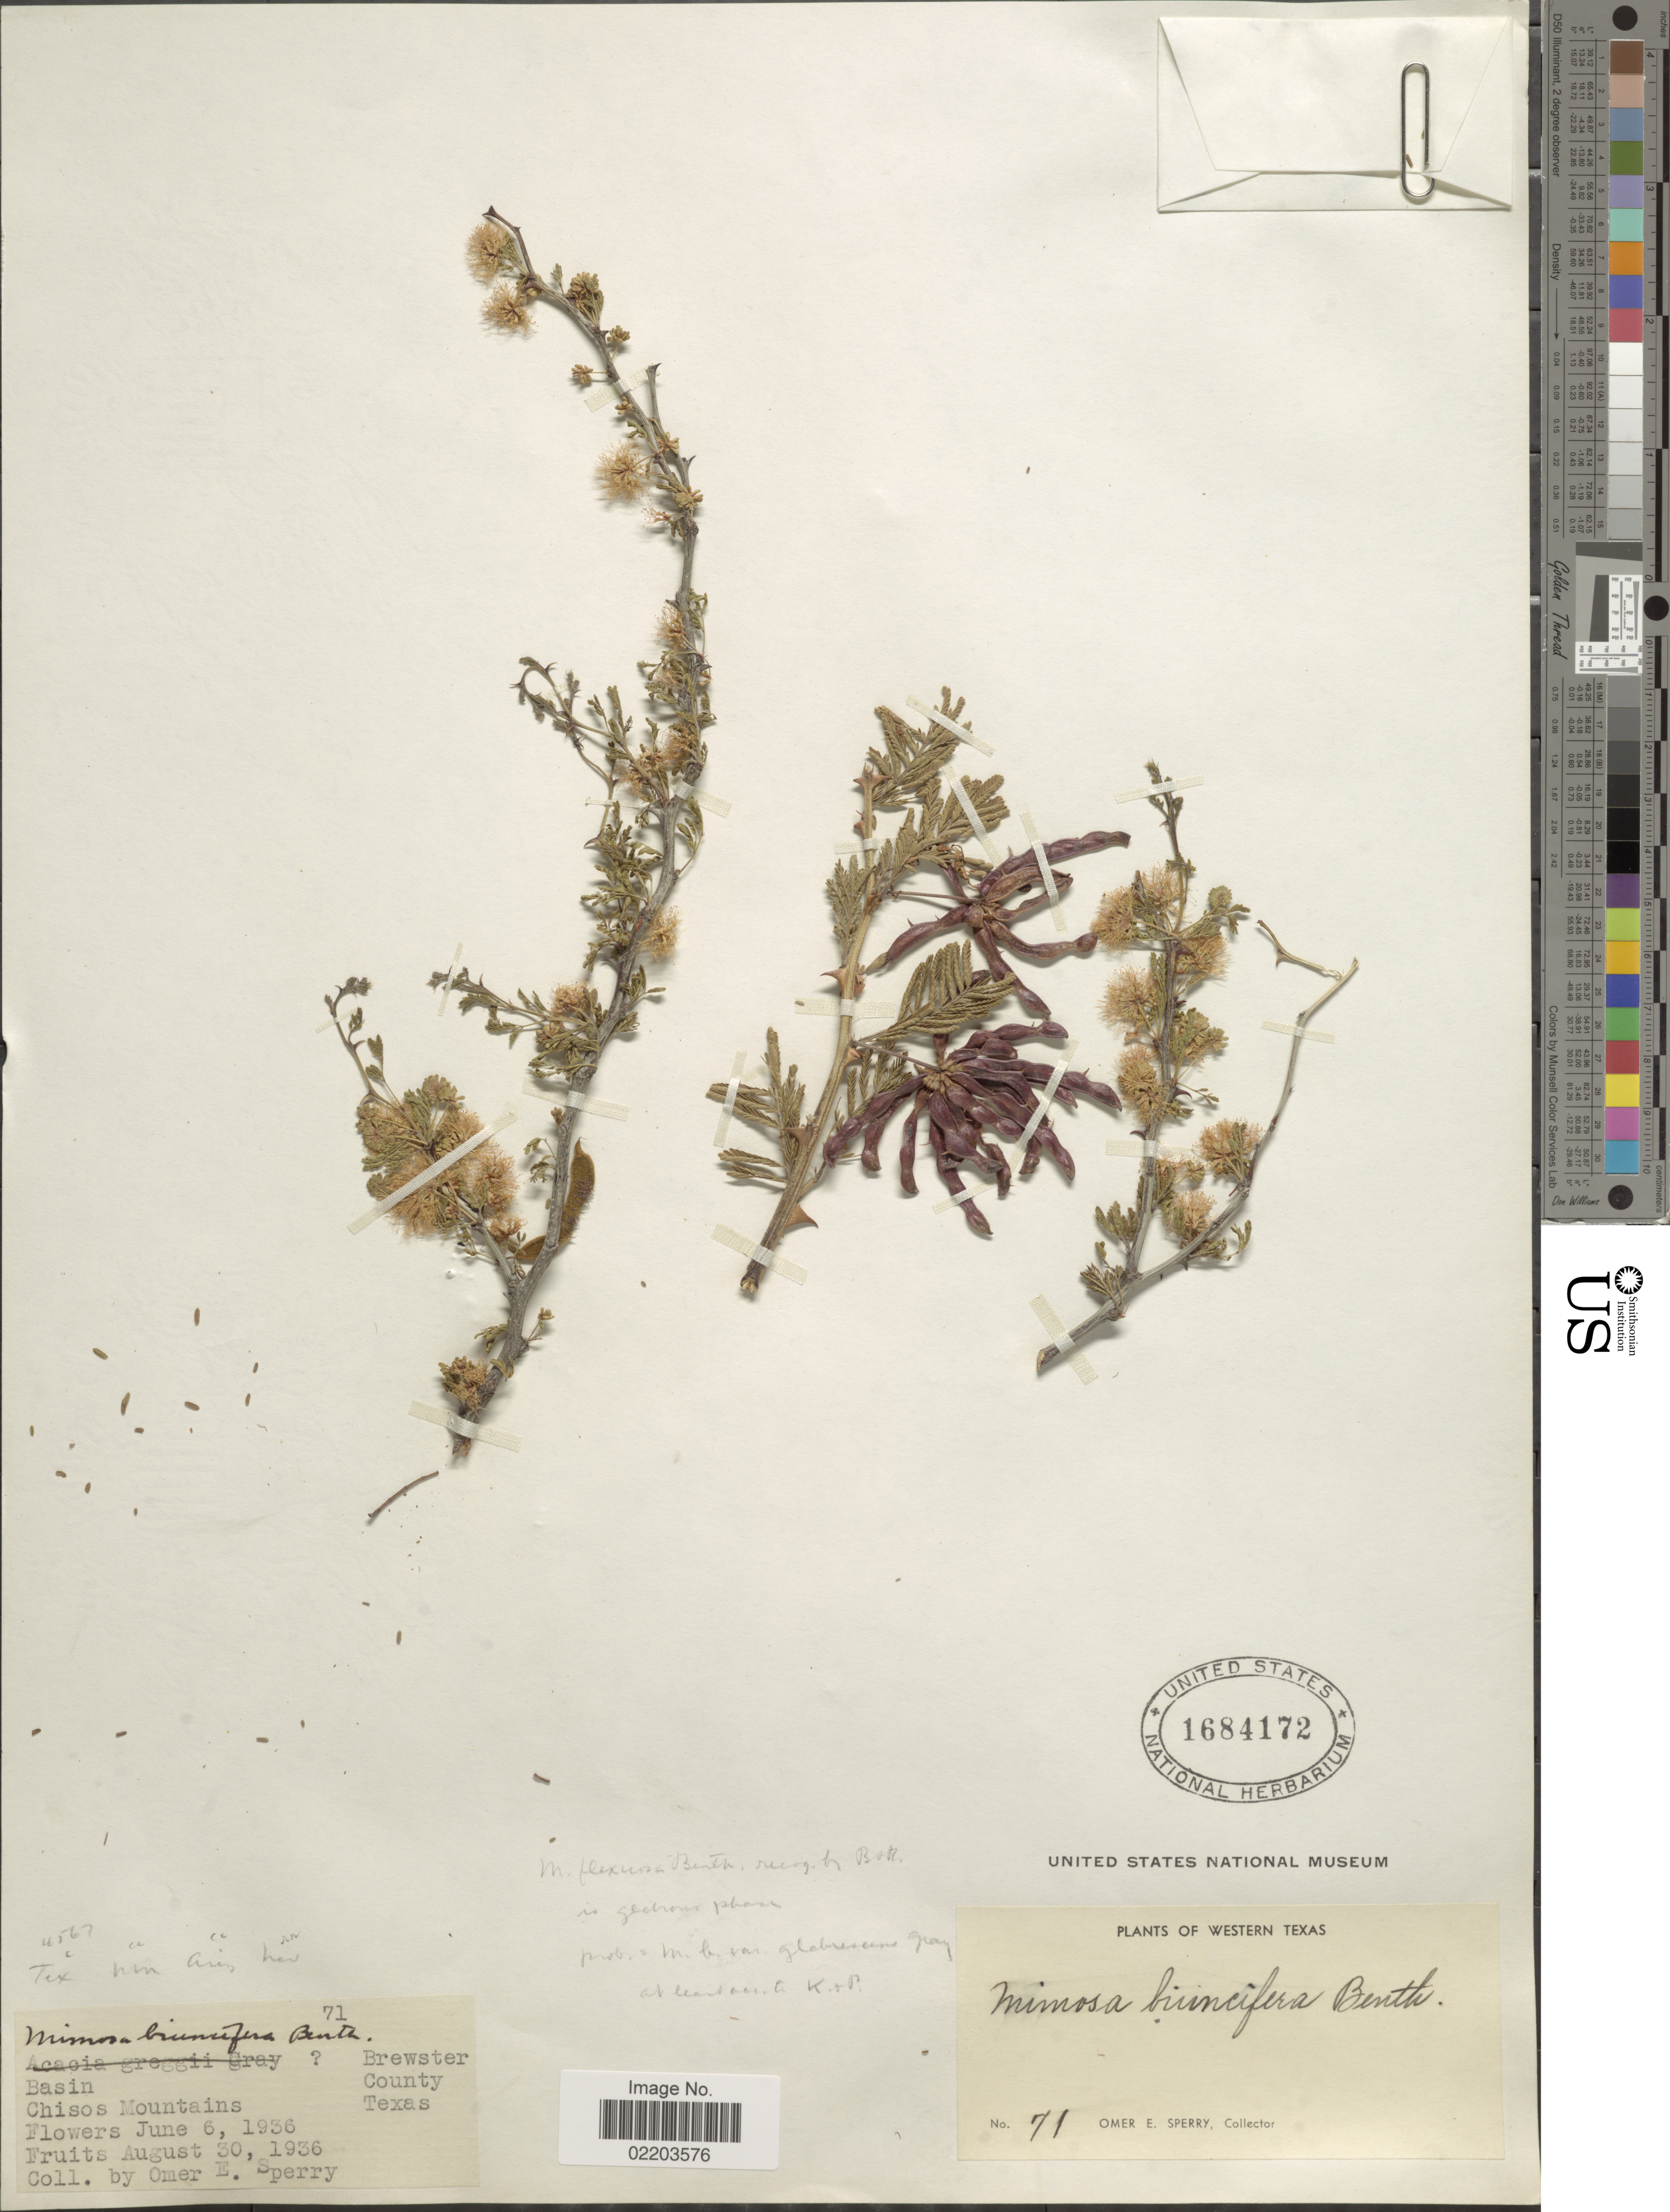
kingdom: Plantae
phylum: Tracheophyta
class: Magnoliopsida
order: Fabales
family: Fabaceae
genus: Mimosa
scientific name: Mimosa biuncifera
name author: Benth.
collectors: O. E. Sperry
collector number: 1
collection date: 1936-06-06/1936-08-30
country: United States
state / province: Texas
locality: Western Texas, Brewster County, Basin, Chisos Mountains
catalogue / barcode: US 1684172